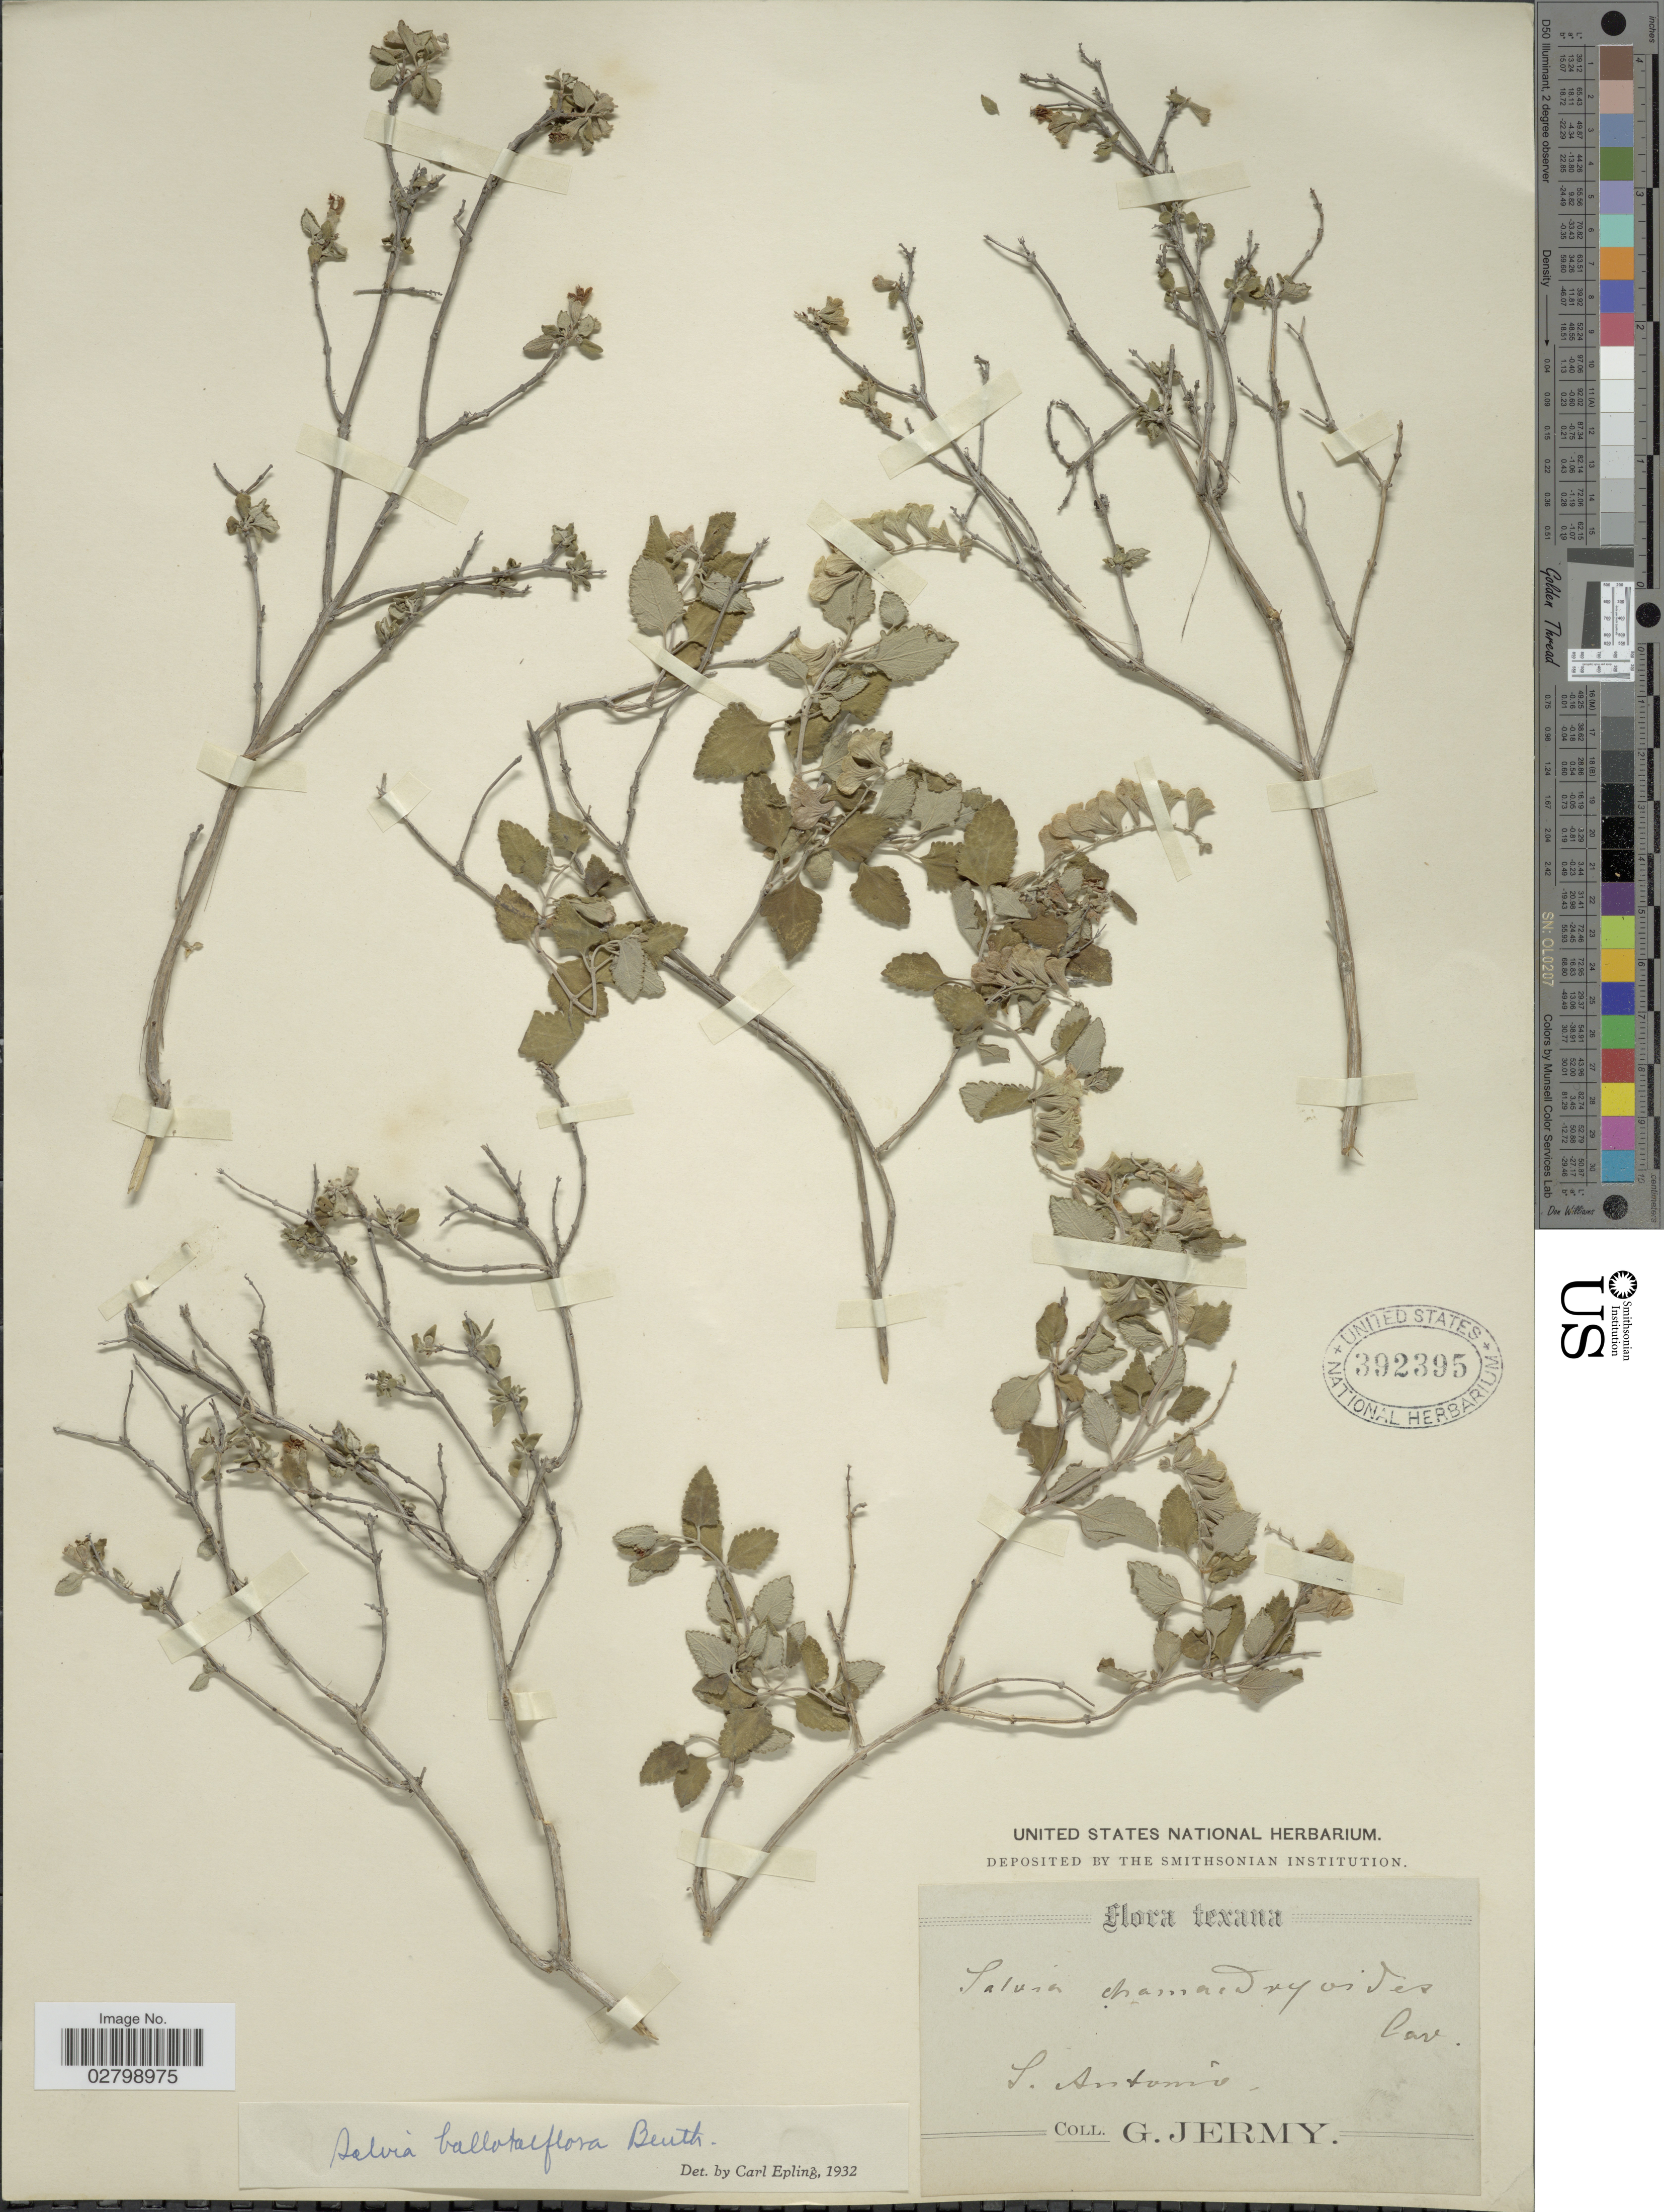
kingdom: Plantae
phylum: Tracheophyta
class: Magnoliopsida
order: Lamiales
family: Lamiaceae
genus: Salvia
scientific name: Salvia ballotiflora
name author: Benth.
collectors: G. Jermy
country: United States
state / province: Texas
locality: S. Antonio.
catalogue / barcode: US 392395